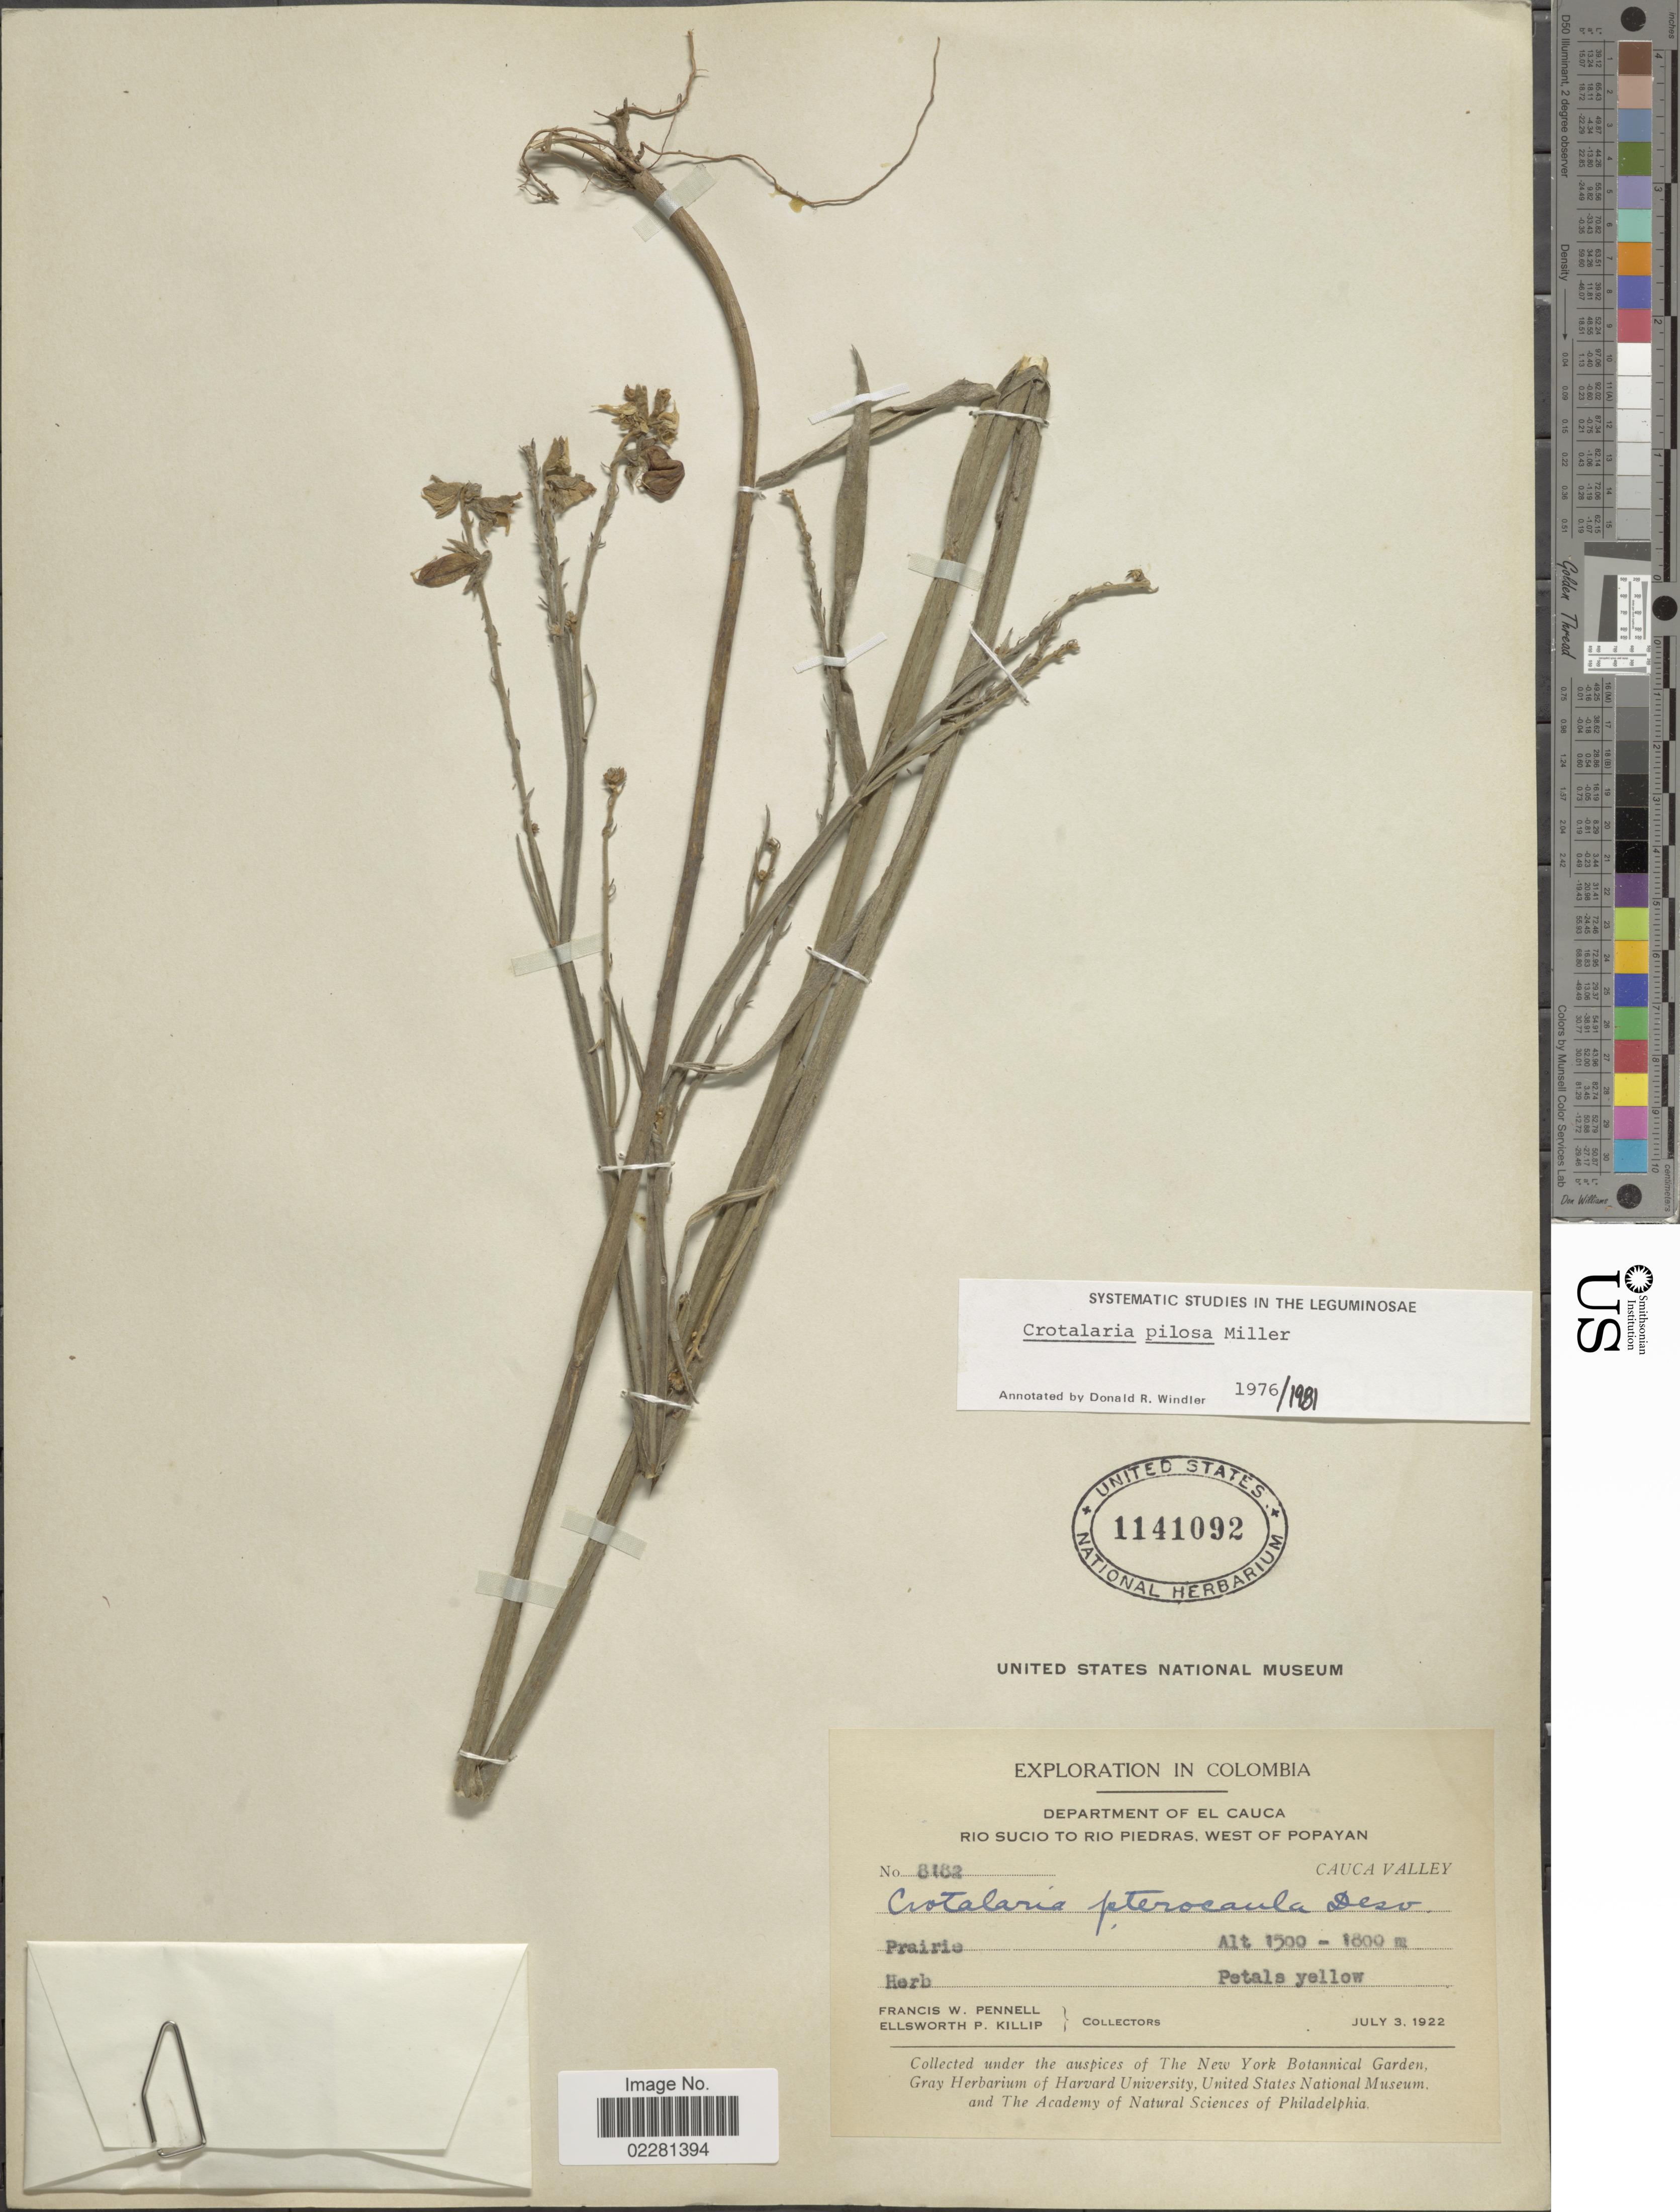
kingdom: Plantae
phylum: Tracheophyta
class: Magnoliopsida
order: Fabales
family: Fabaceae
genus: Crotalaria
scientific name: Crotalaria pilosa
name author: Mill.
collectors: F. W. Pennell & E. P. Killip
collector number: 8182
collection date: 1922-07-03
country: Colombia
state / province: Cauca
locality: Rio Sucio to Rio Piedras, West of Popayan, Cauca Valley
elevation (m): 1500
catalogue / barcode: US 1141092